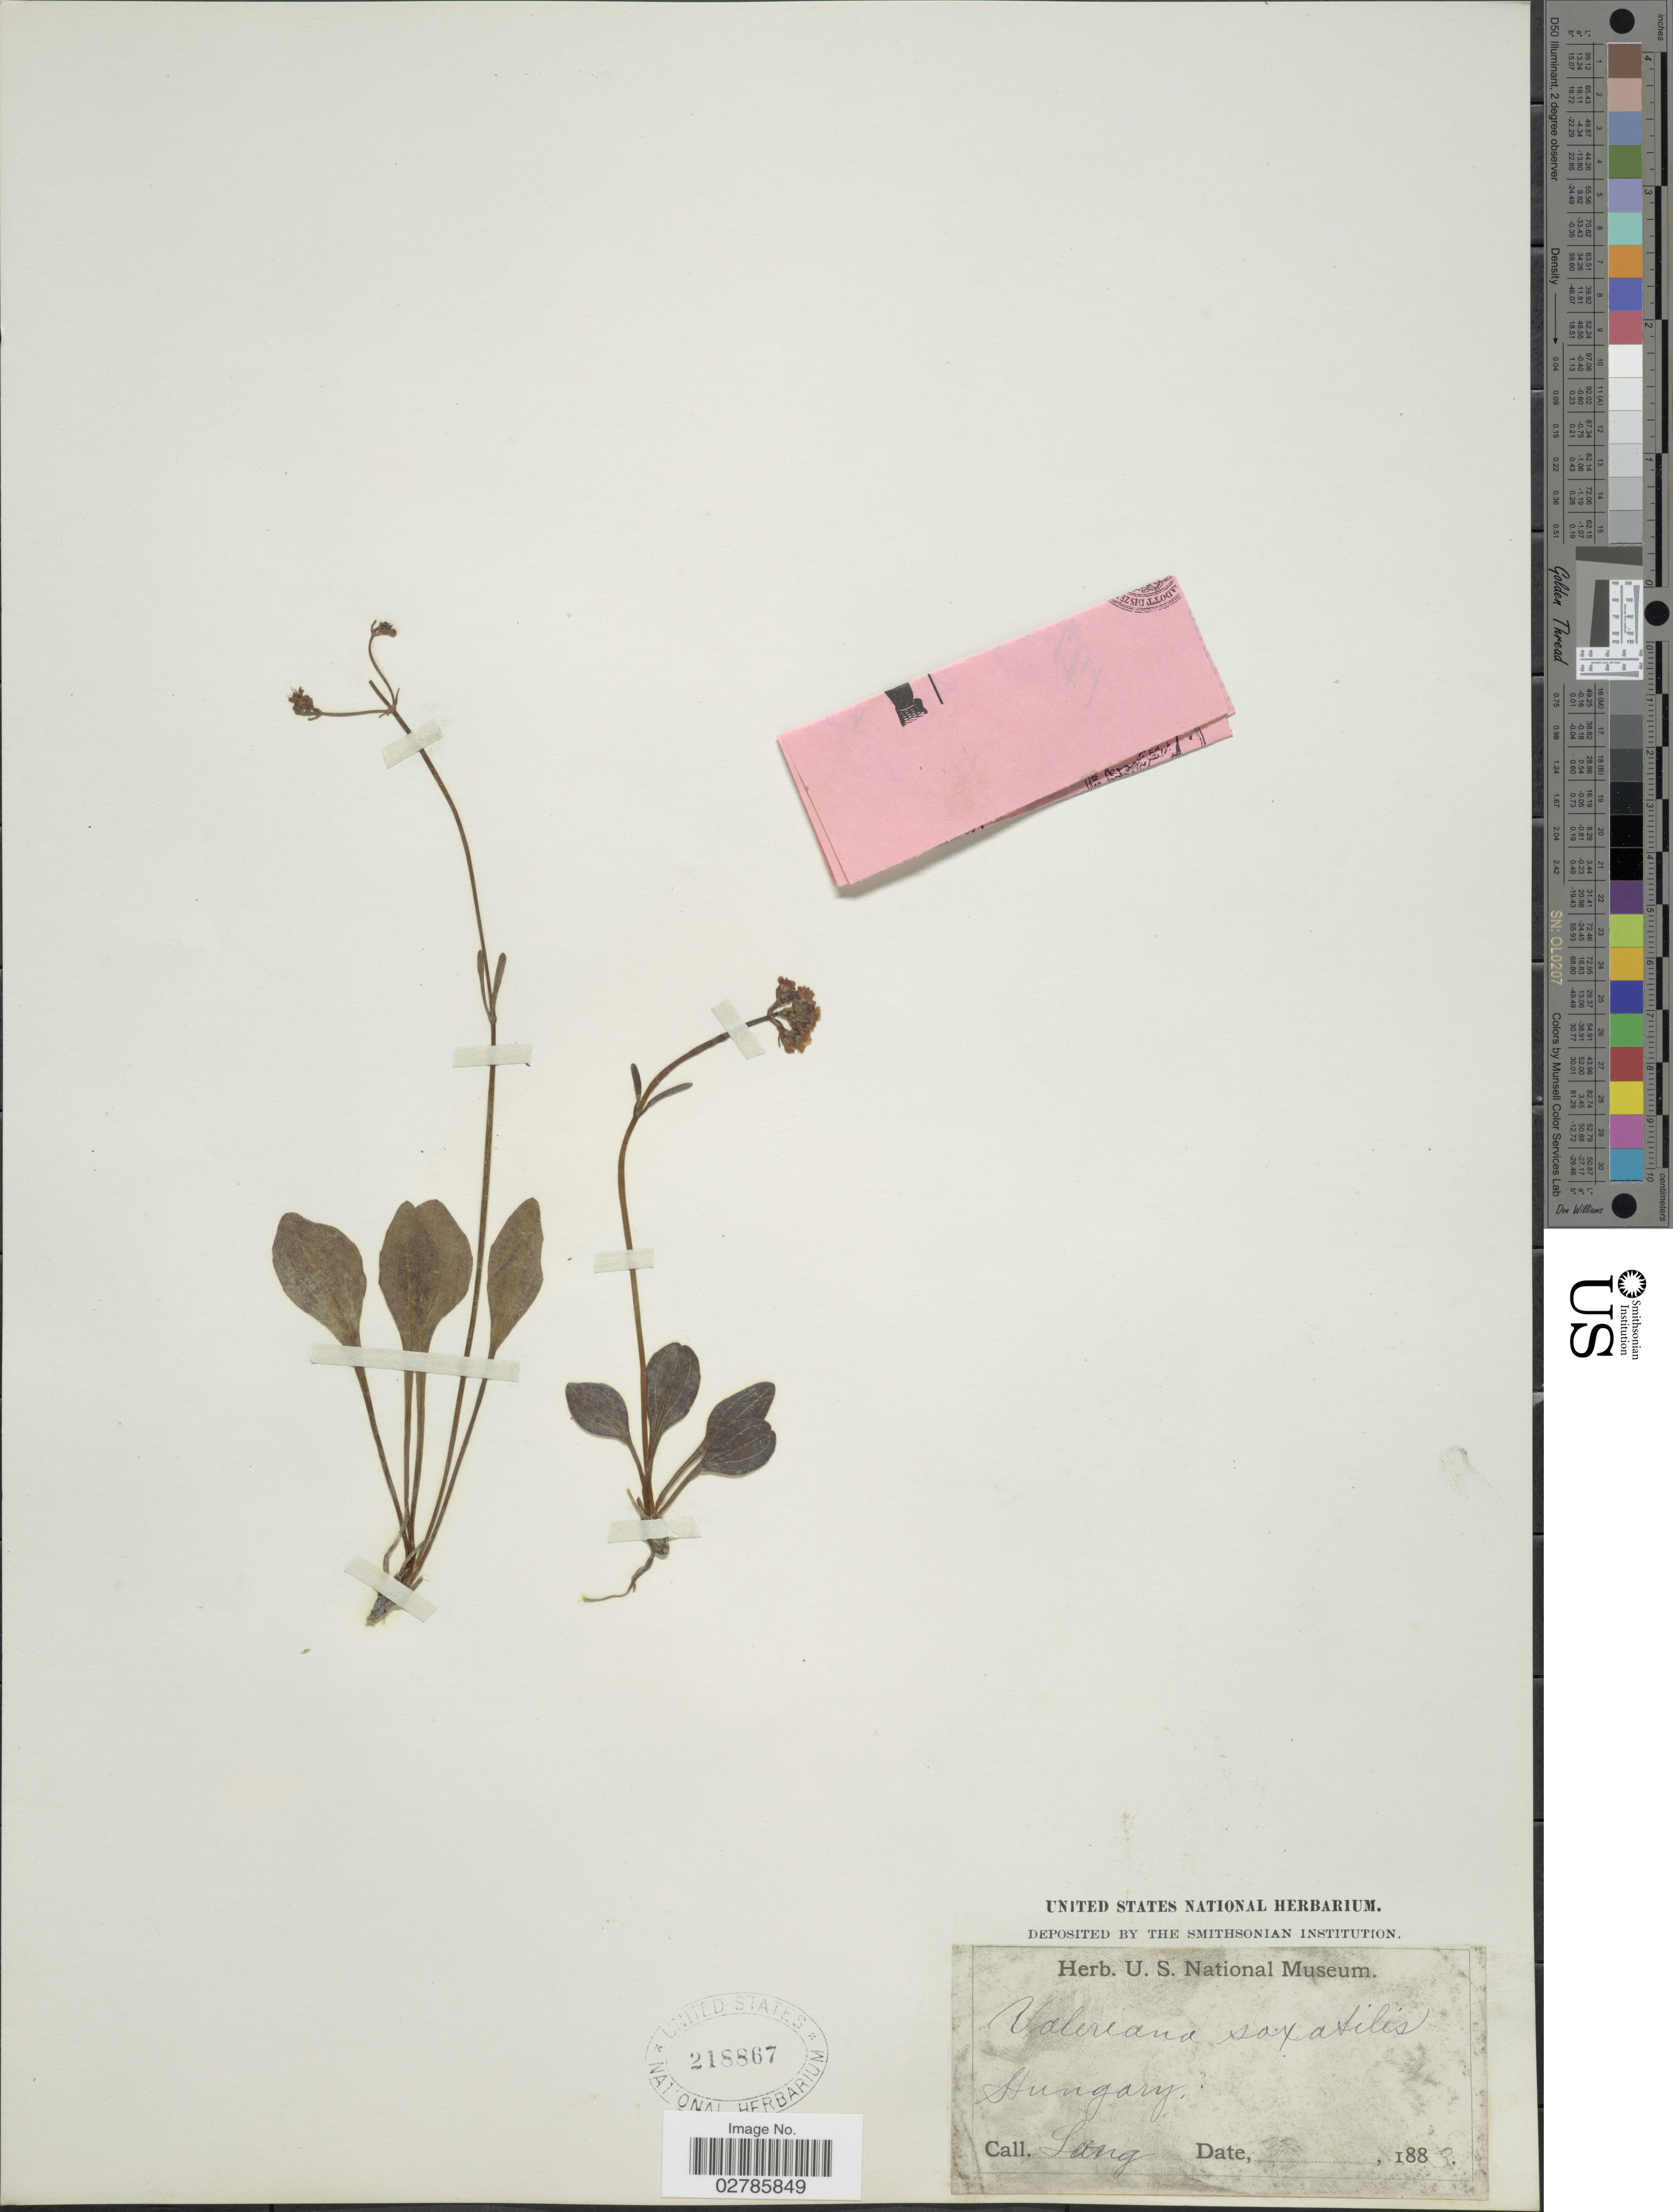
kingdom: Plantae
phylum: Tracheophyta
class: Magnoliopsida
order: Dipsacales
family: Caprifoliaceae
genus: Valeriana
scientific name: Valeriana saxatilis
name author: L.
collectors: -- Lang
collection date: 1883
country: Hungary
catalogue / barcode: US 218867